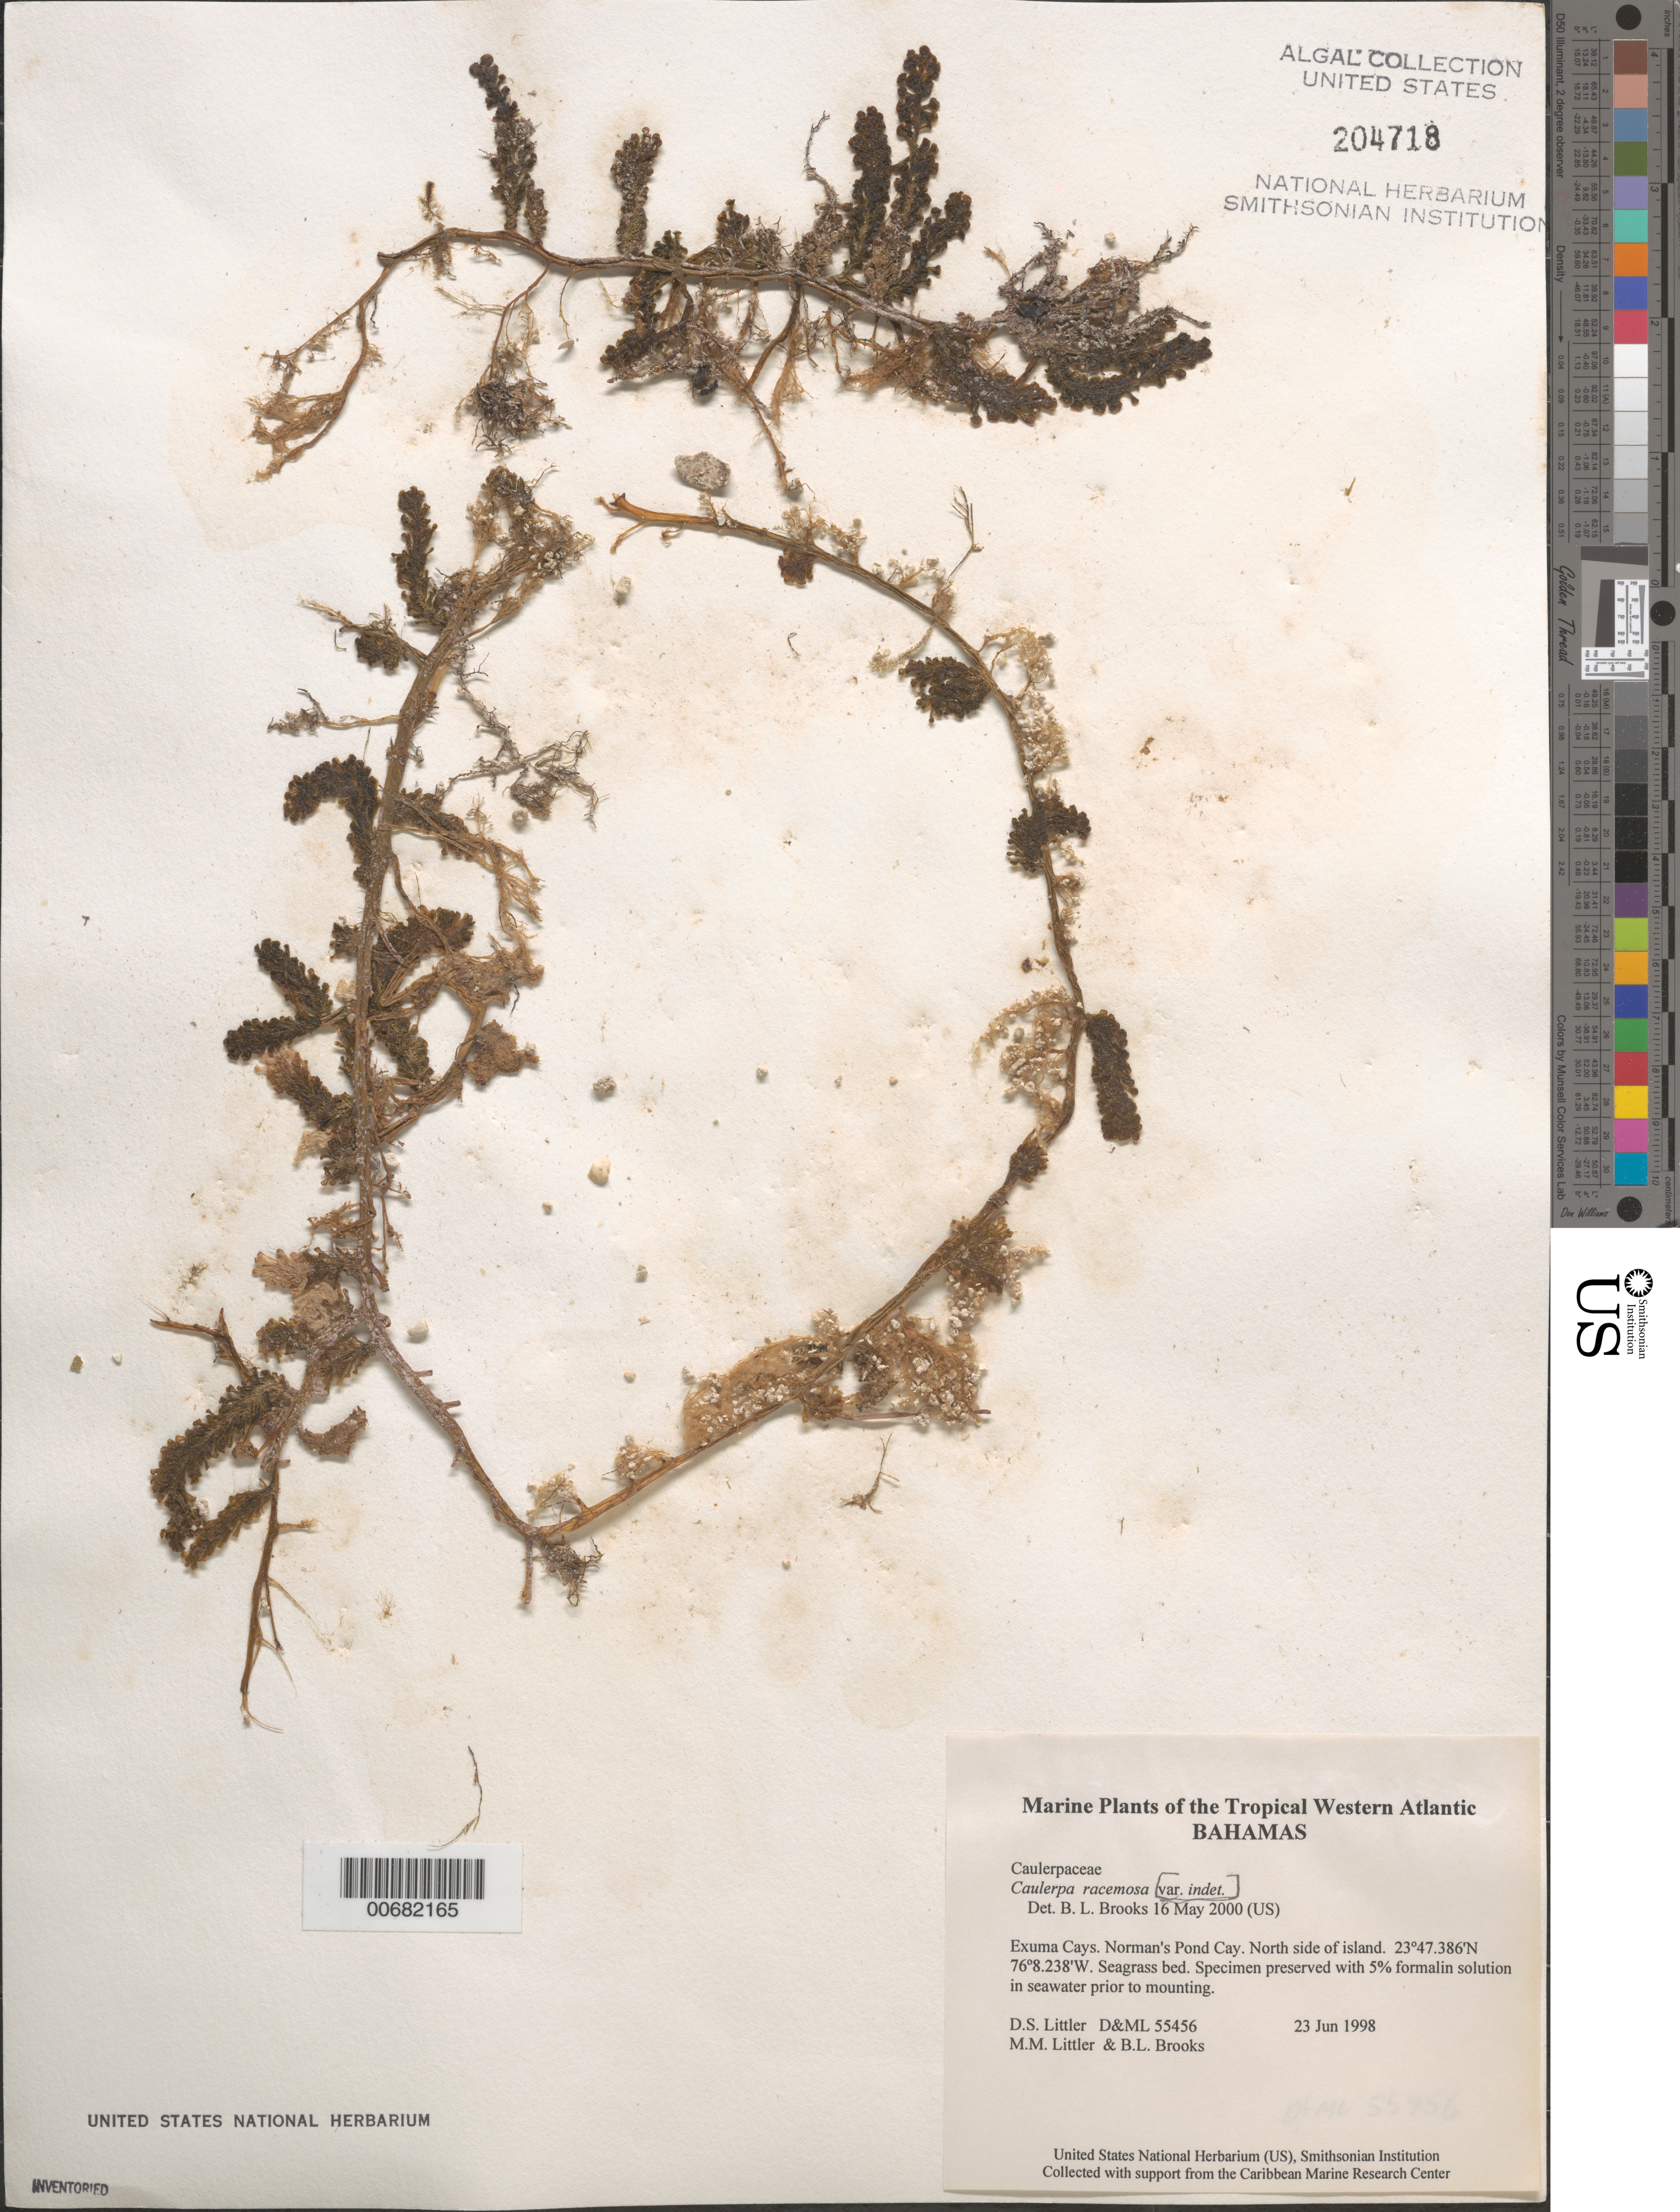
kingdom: Plantae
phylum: Chlorophyta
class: Ulvophyceae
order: Bryopsidales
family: Caulerpaceae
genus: Caulerpa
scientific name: Caulerpa racemosa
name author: (Forssk.) J. Agardh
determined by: Brooks, B. L., (BOT), Smithsonian Institution - National Museum of Natural History (UNITED STATES)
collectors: D. S. Littler, M. M. Littler & B. Brooks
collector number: D&ML 55456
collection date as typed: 23 Jun 1998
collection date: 1998-06-23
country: Bahamas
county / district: Exuma District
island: Norman's Pond Cay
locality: North side of island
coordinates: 23 47.386' N, 76 8.238' W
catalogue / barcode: US 204718